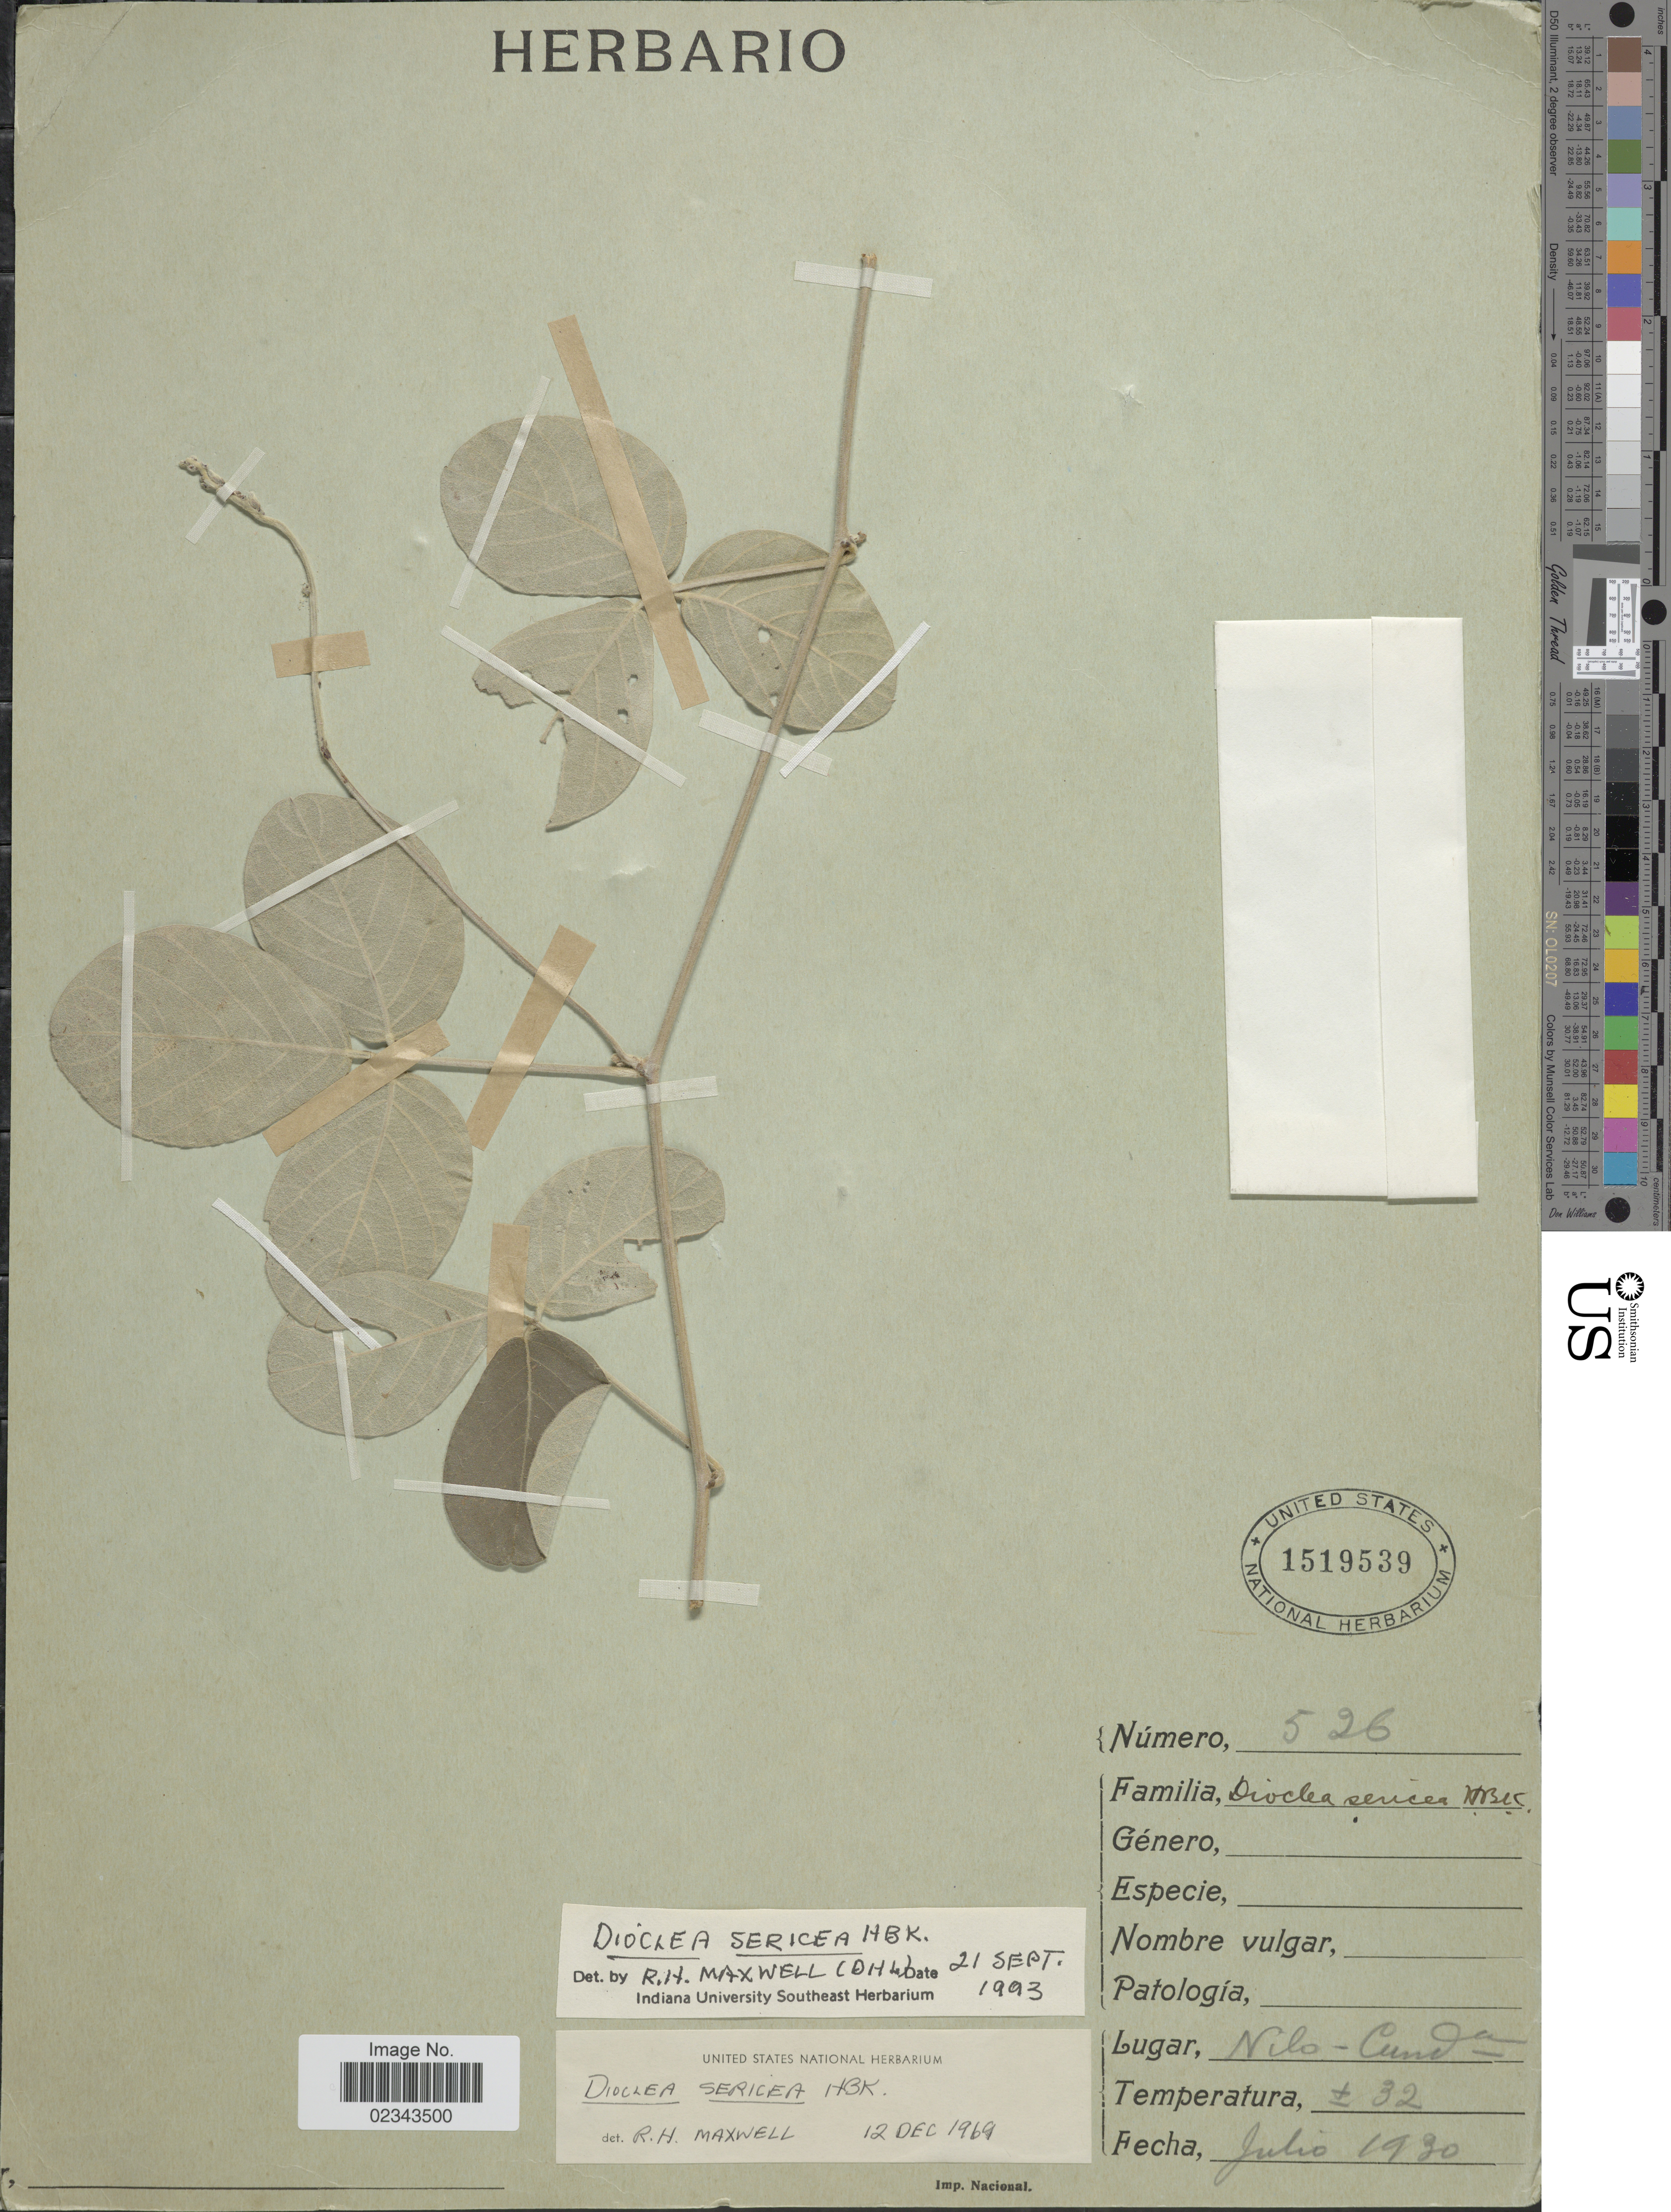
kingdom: Plantae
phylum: Tracheophyta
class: Magnoliopsida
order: Fabales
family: Fabaceae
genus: Dioclea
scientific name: Dioclea sericea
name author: Kunth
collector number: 526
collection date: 1930-07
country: Colombia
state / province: Cundinamarca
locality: Nilo-Cunda [unsure placement]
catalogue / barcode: US 1519539